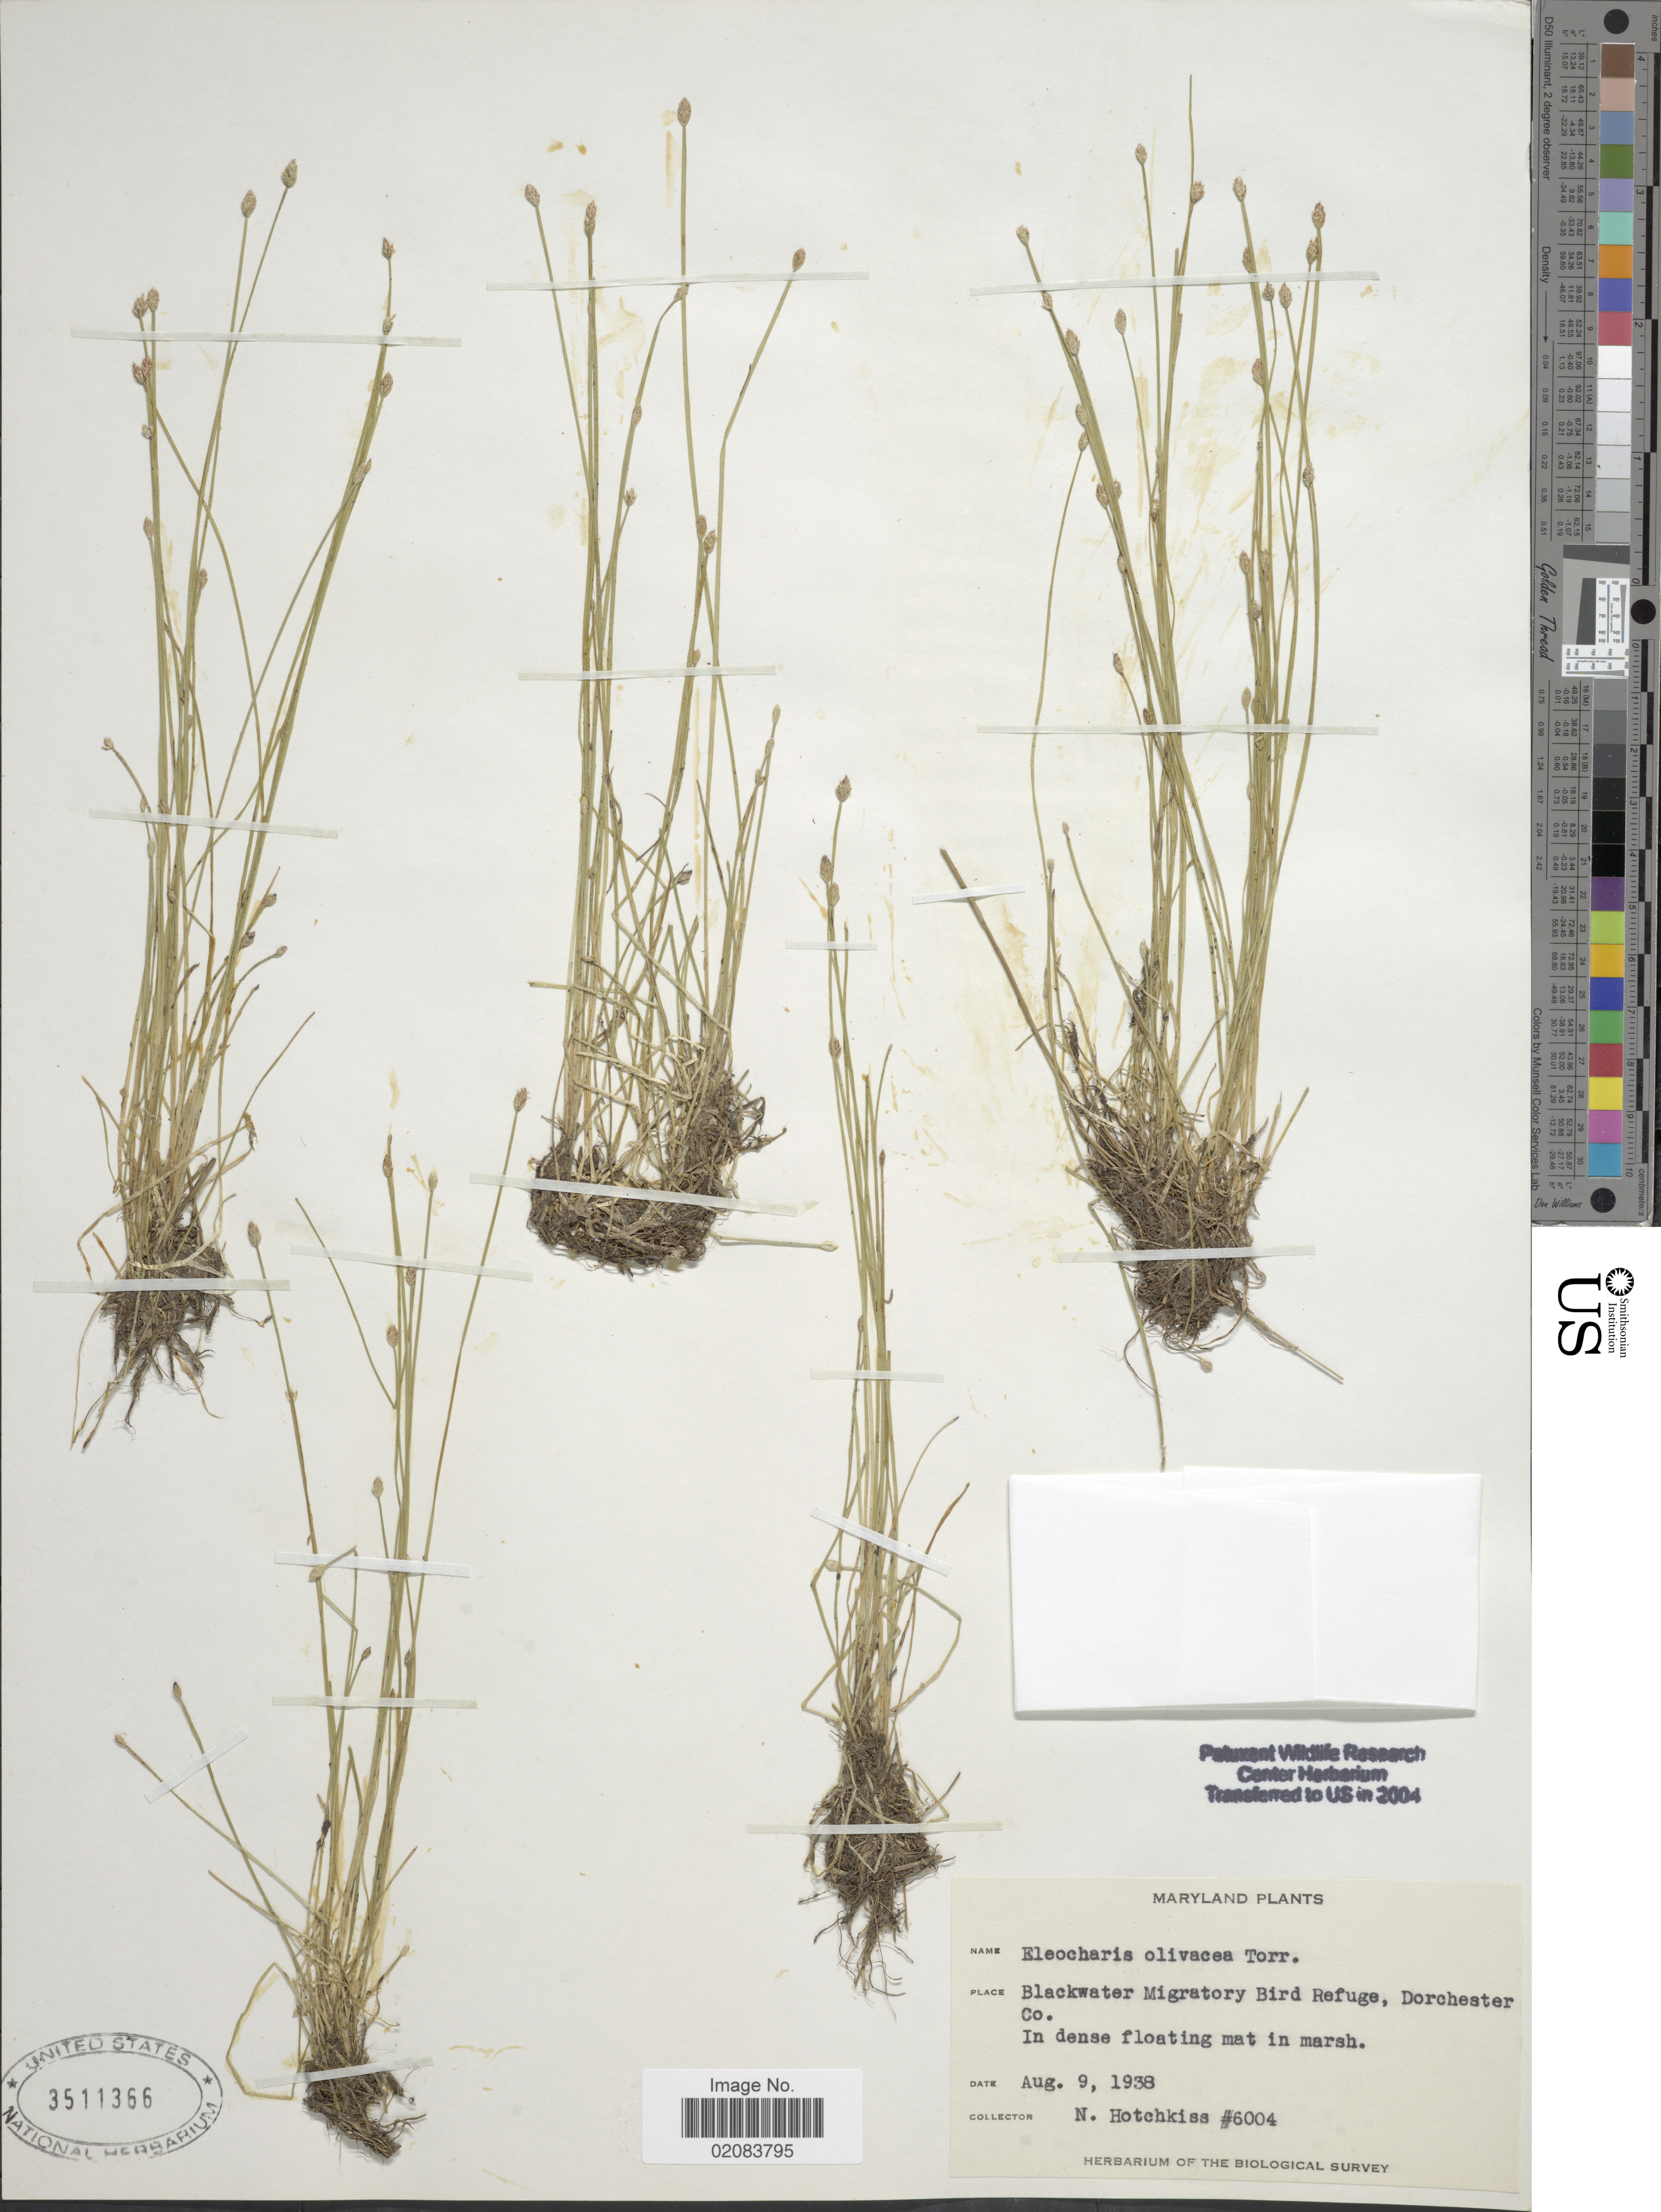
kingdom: Plantae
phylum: Tracheophyta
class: Liliopsida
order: Poales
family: Cyperaceae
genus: Eleocharis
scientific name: Eleocharis olivacea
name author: Torr.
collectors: N. Hotchkiss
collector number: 6004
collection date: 1938-08-09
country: United States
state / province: Maryland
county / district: Dorchester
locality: Blackwater Migratory Bird Refuge, Dorchester Co.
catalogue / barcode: US 3511366